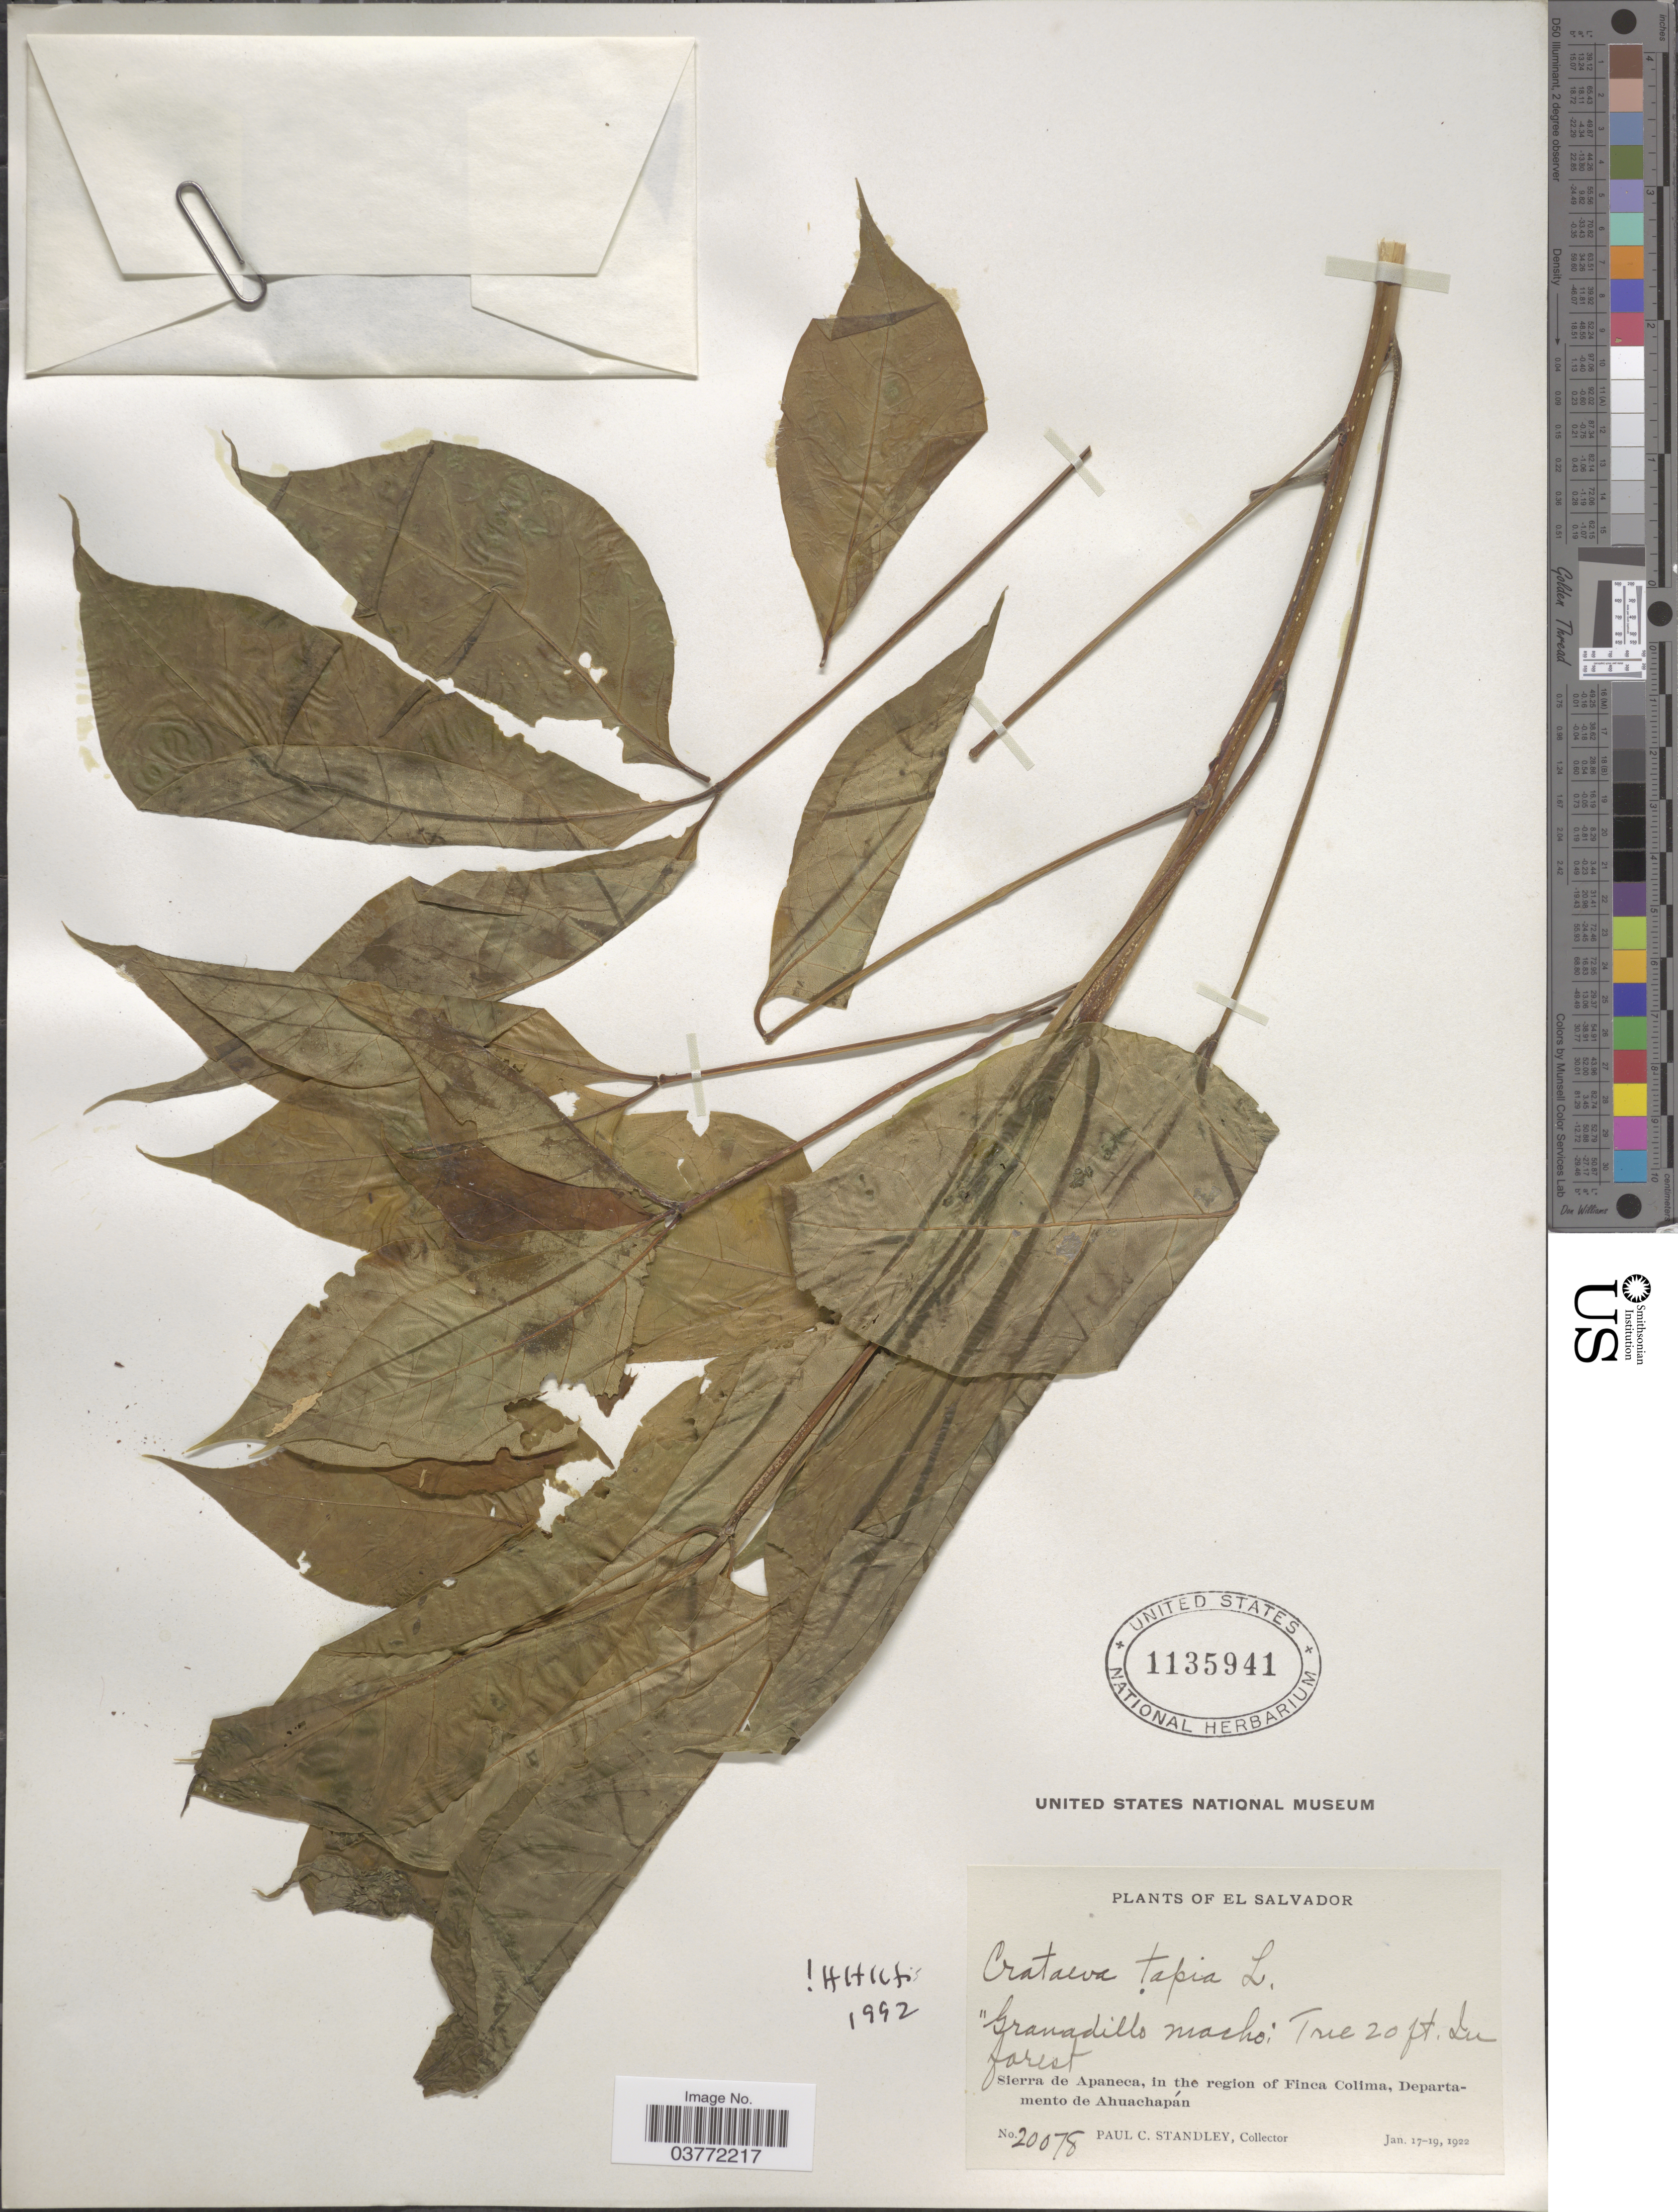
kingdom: Plantae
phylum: Tracheophyta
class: Magnoliopsida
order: Brassicales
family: Capparaceae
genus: Crateva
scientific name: Crateva tapia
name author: L.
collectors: P. C. Standley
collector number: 20078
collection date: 1922-01-17/1922-01-19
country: El Salvador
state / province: Ahuachapan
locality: Sierra de Apaneca, in the region of Finca Colima, Departamento de Ahuachapán.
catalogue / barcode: US 1135941